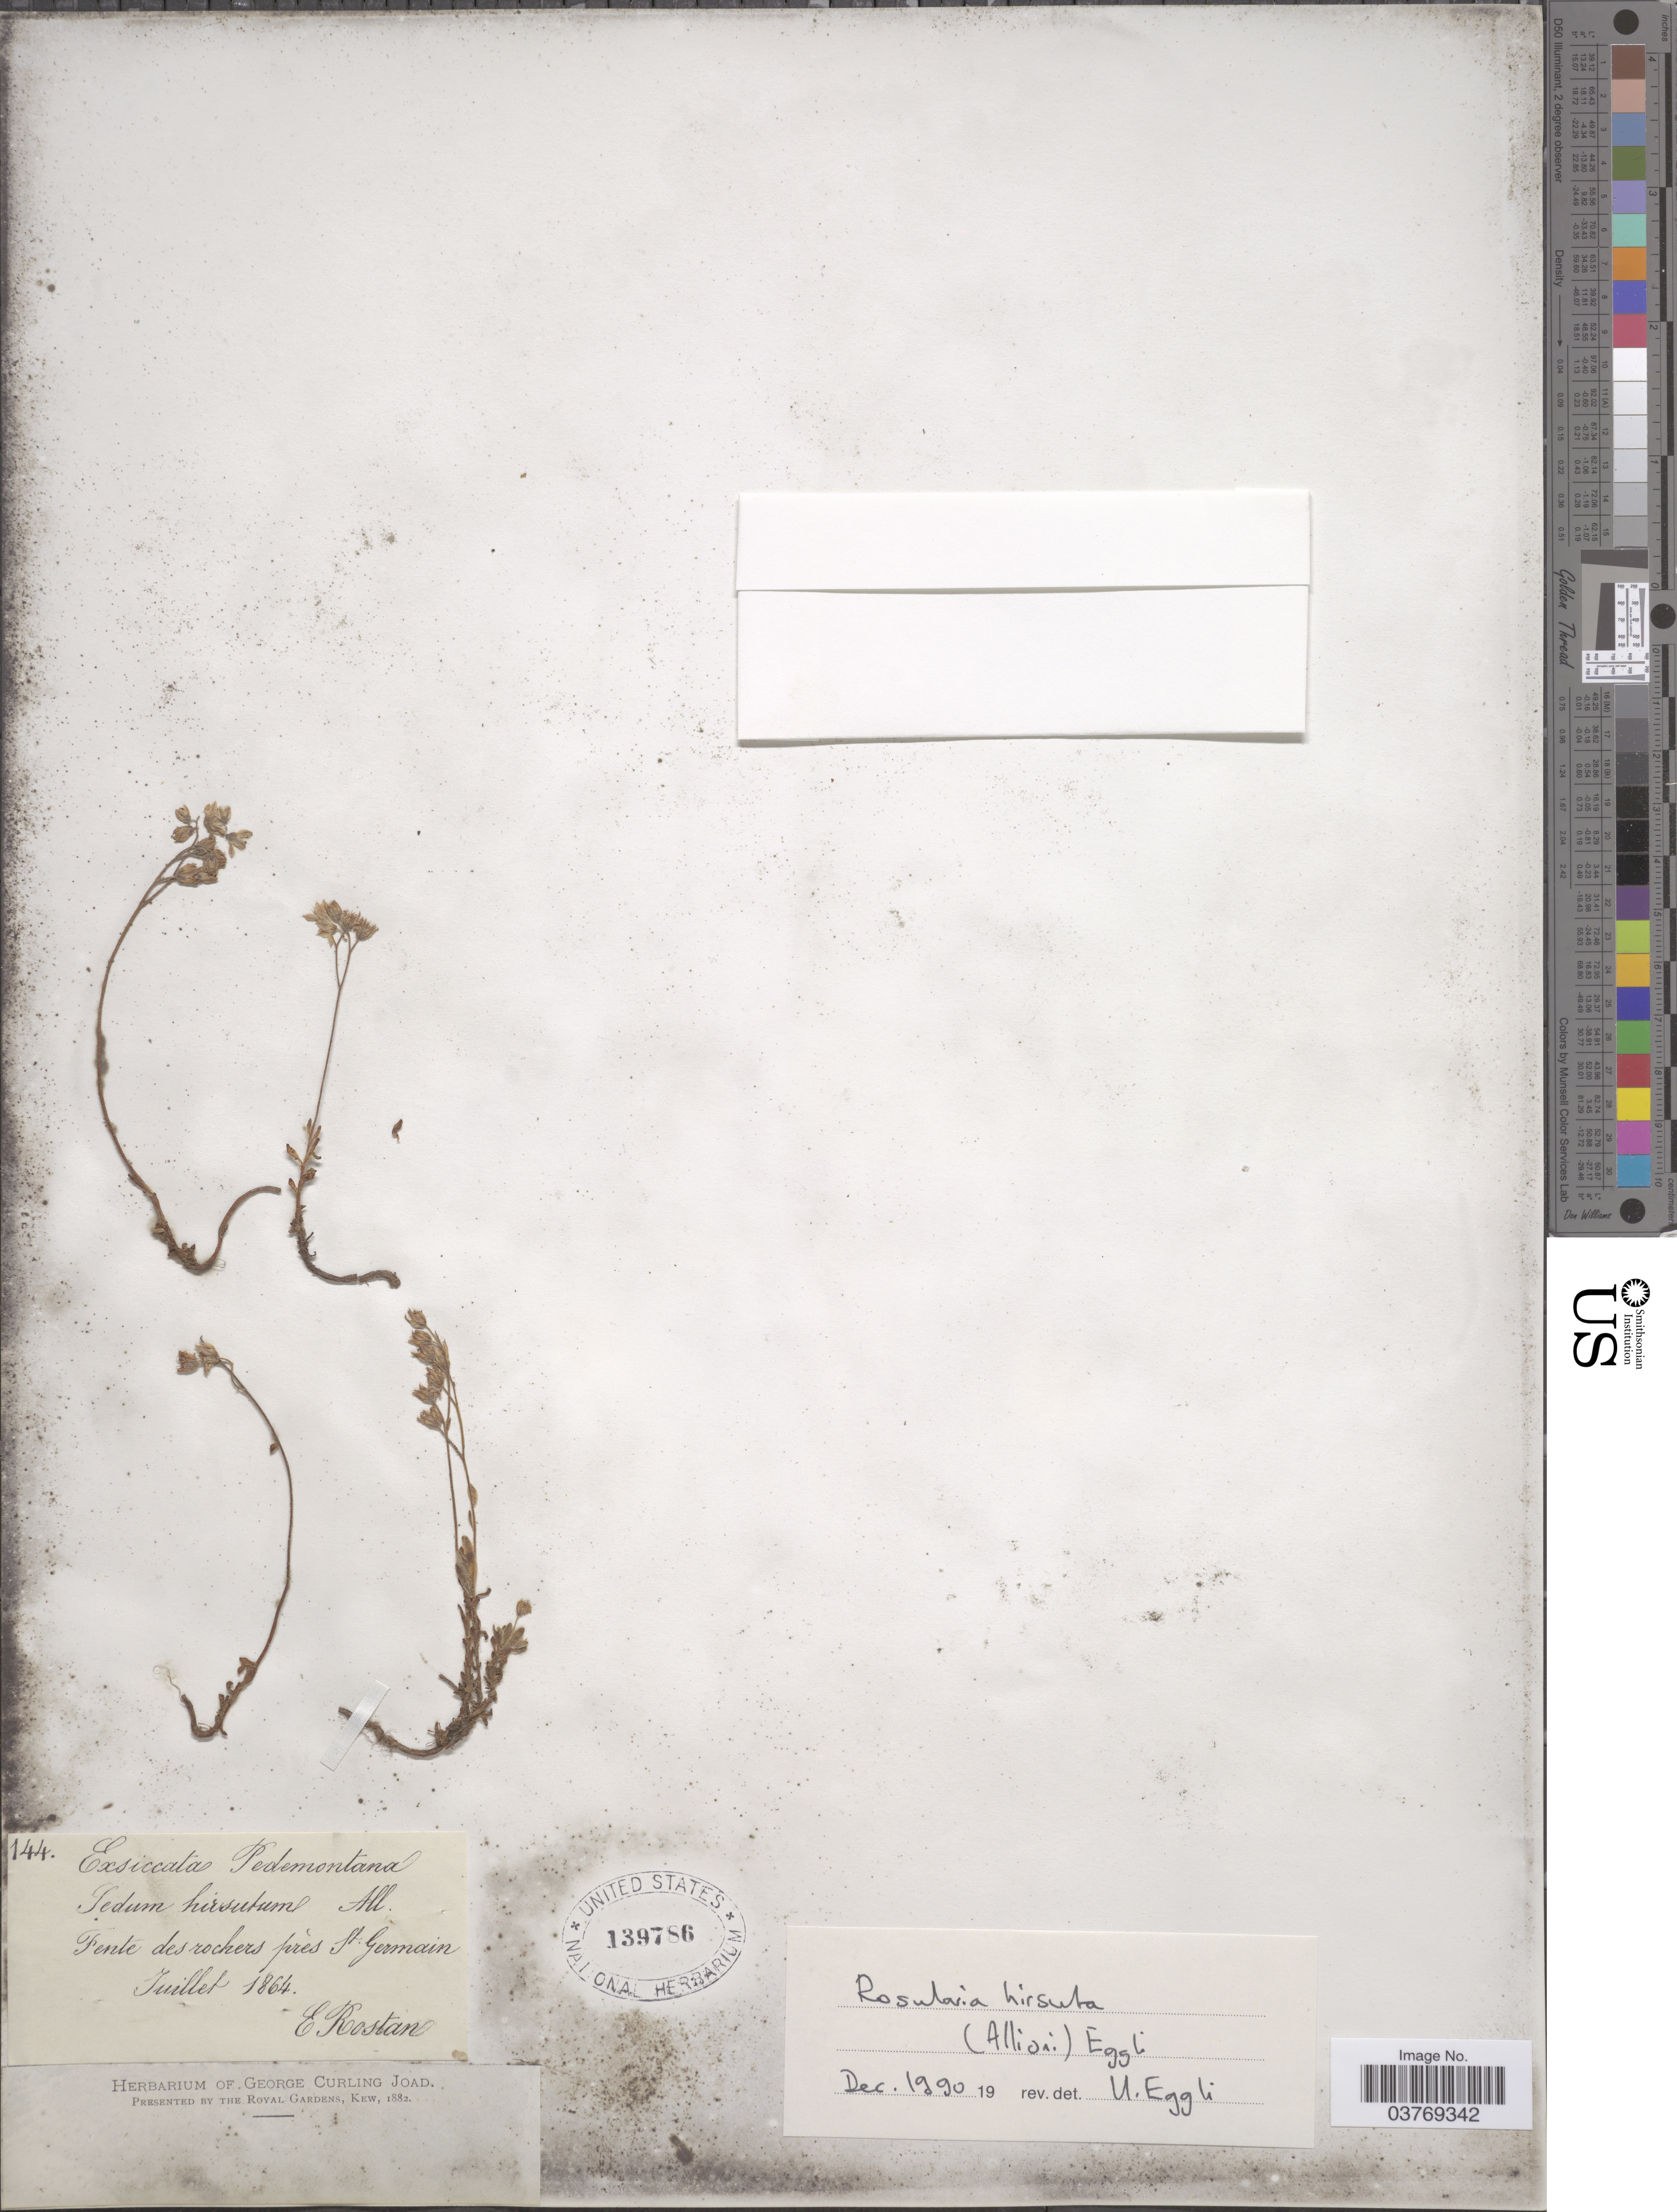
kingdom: Plantae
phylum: Tracheophyta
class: Magnoliopsida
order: Saxifragales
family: Crassulaceae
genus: Rosularia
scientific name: Rosularia hirsuta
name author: (All.) Eggli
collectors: E. Rostan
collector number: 144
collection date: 1864-07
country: Italy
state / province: Piedmont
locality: Pedemontana. Fente des rochers près St. Germain.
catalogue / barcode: US 139786